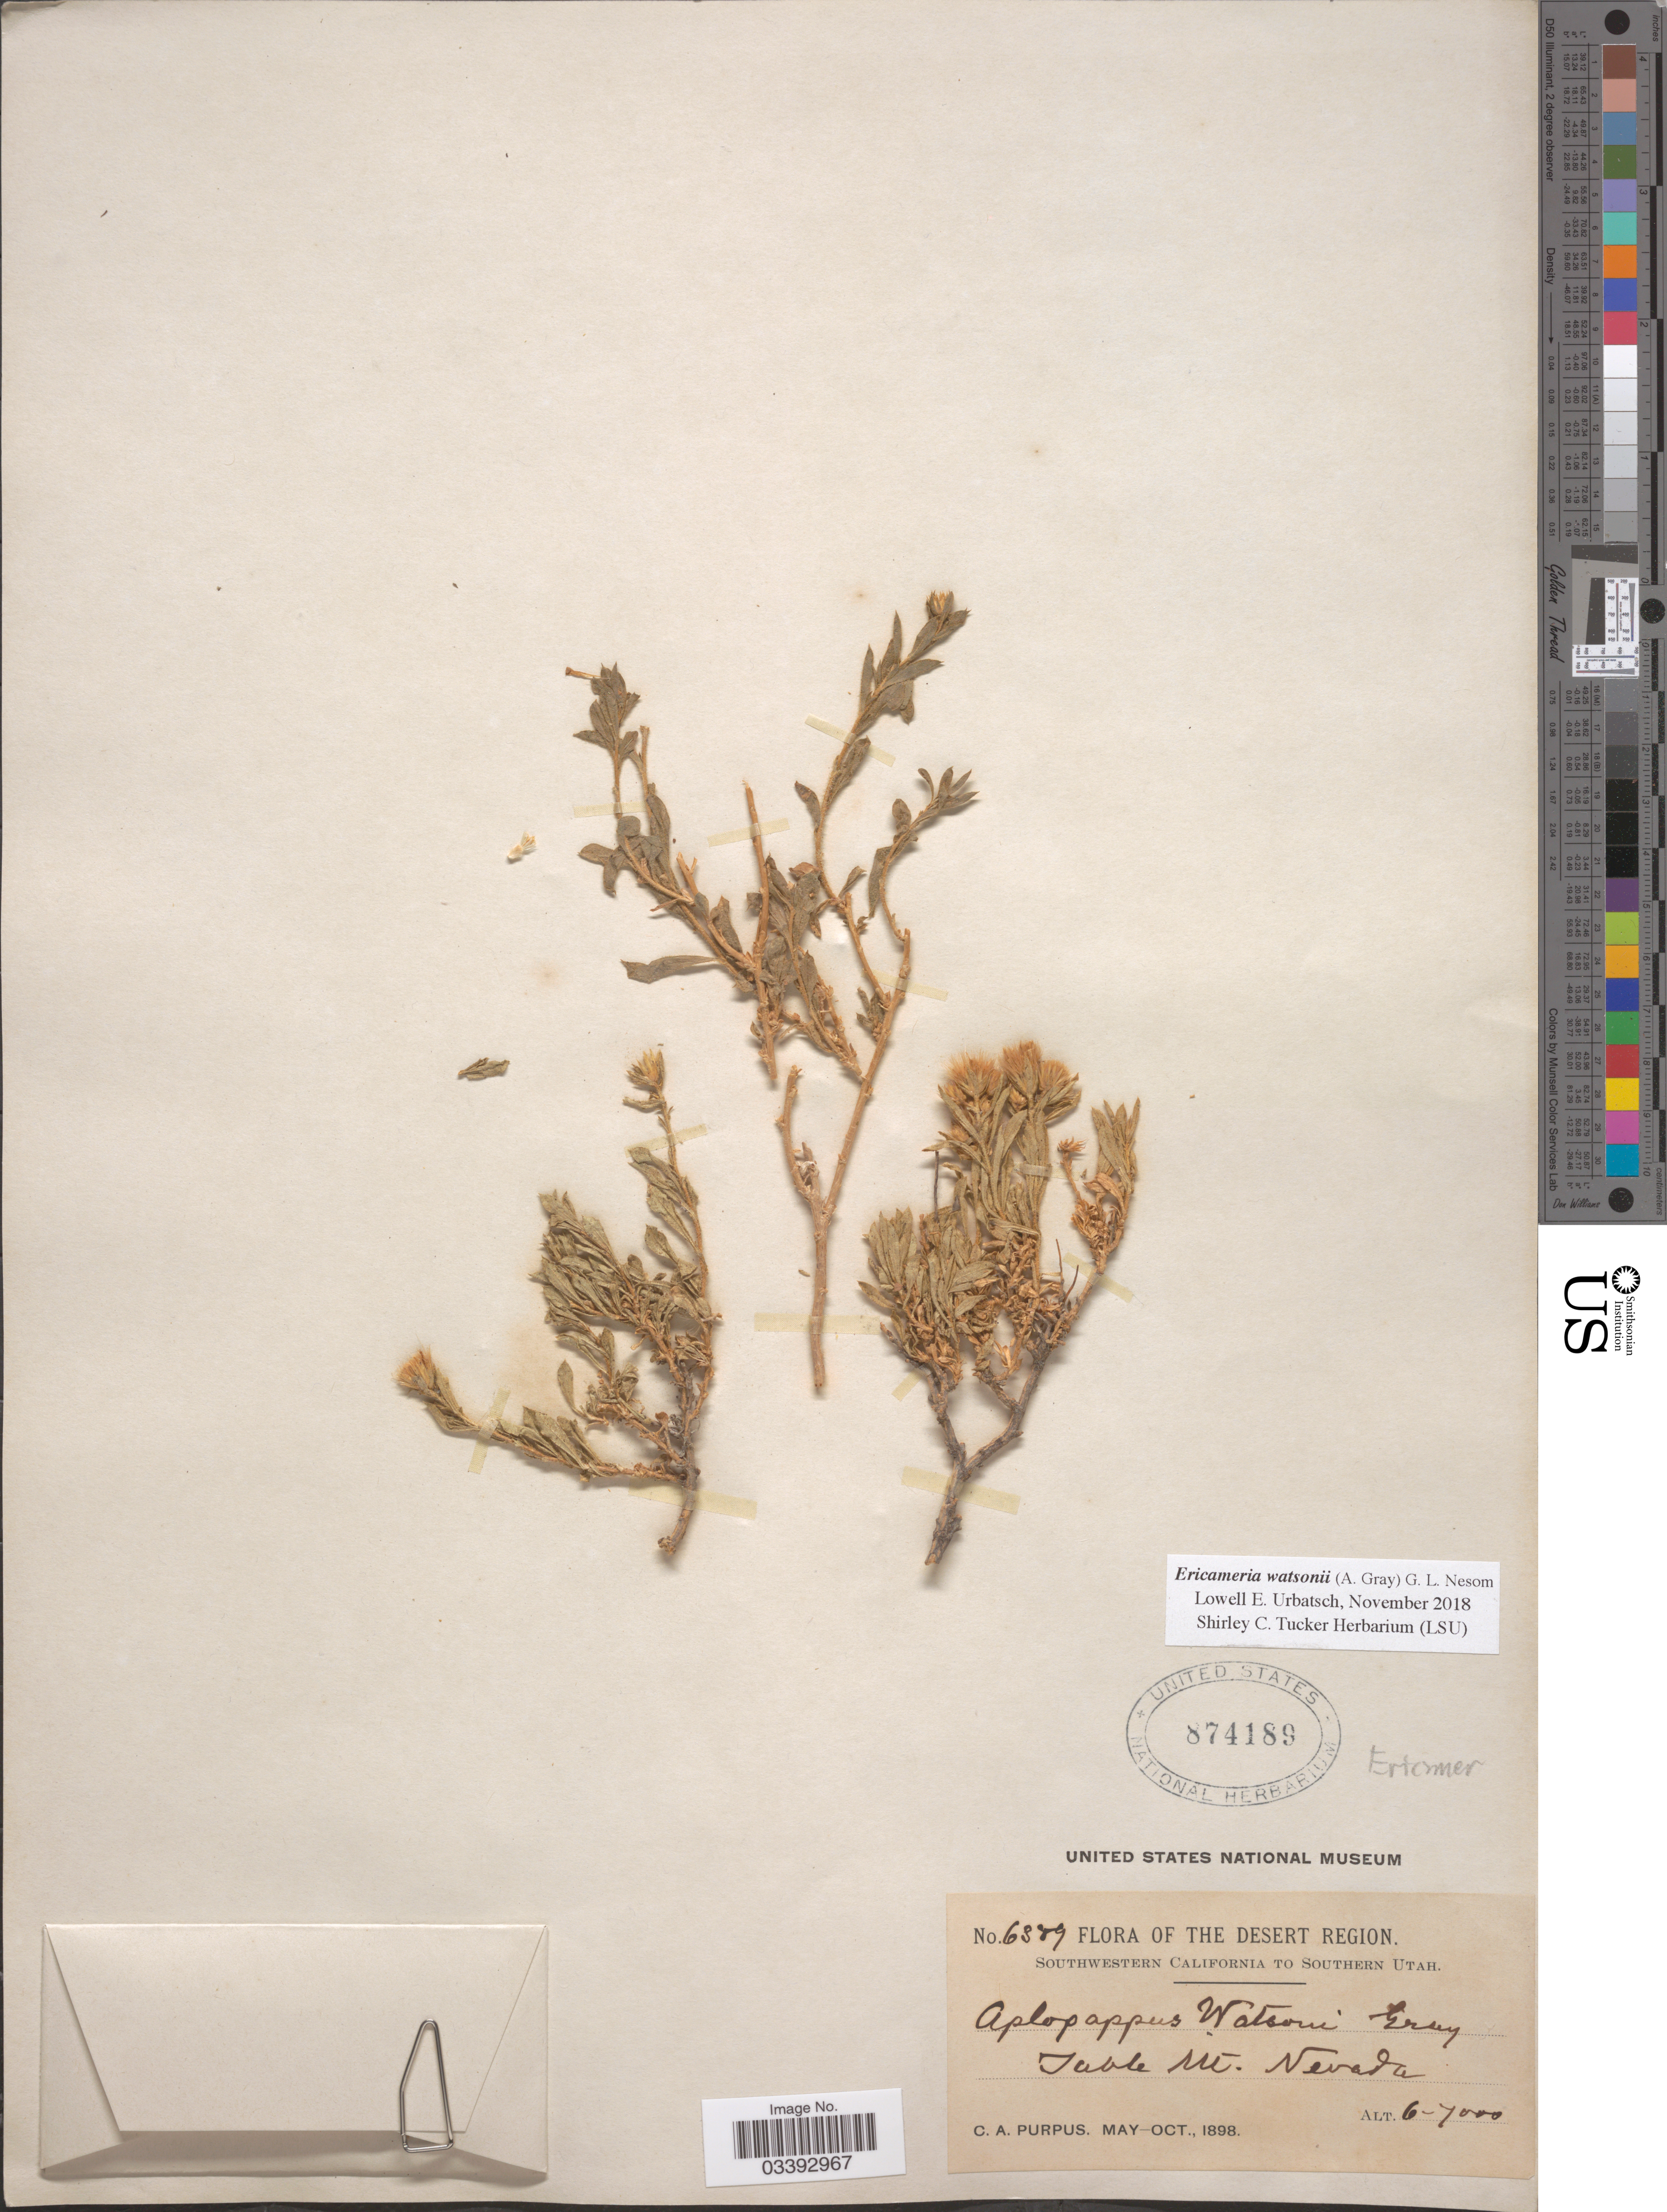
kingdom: Plantae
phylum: Tracheophyta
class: Magnoliopsida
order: Asterales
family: Asteraceae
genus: Ericameria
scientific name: Ericameria watsonii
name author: (A. Gray) G.L. Nesom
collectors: C. A. Purpus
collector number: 6389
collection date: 1898-05/1898-10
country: United States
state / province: Nevada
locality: The Desert Region. Southwestern California to Southern Utah. Table Mt.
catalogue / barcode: US 874189